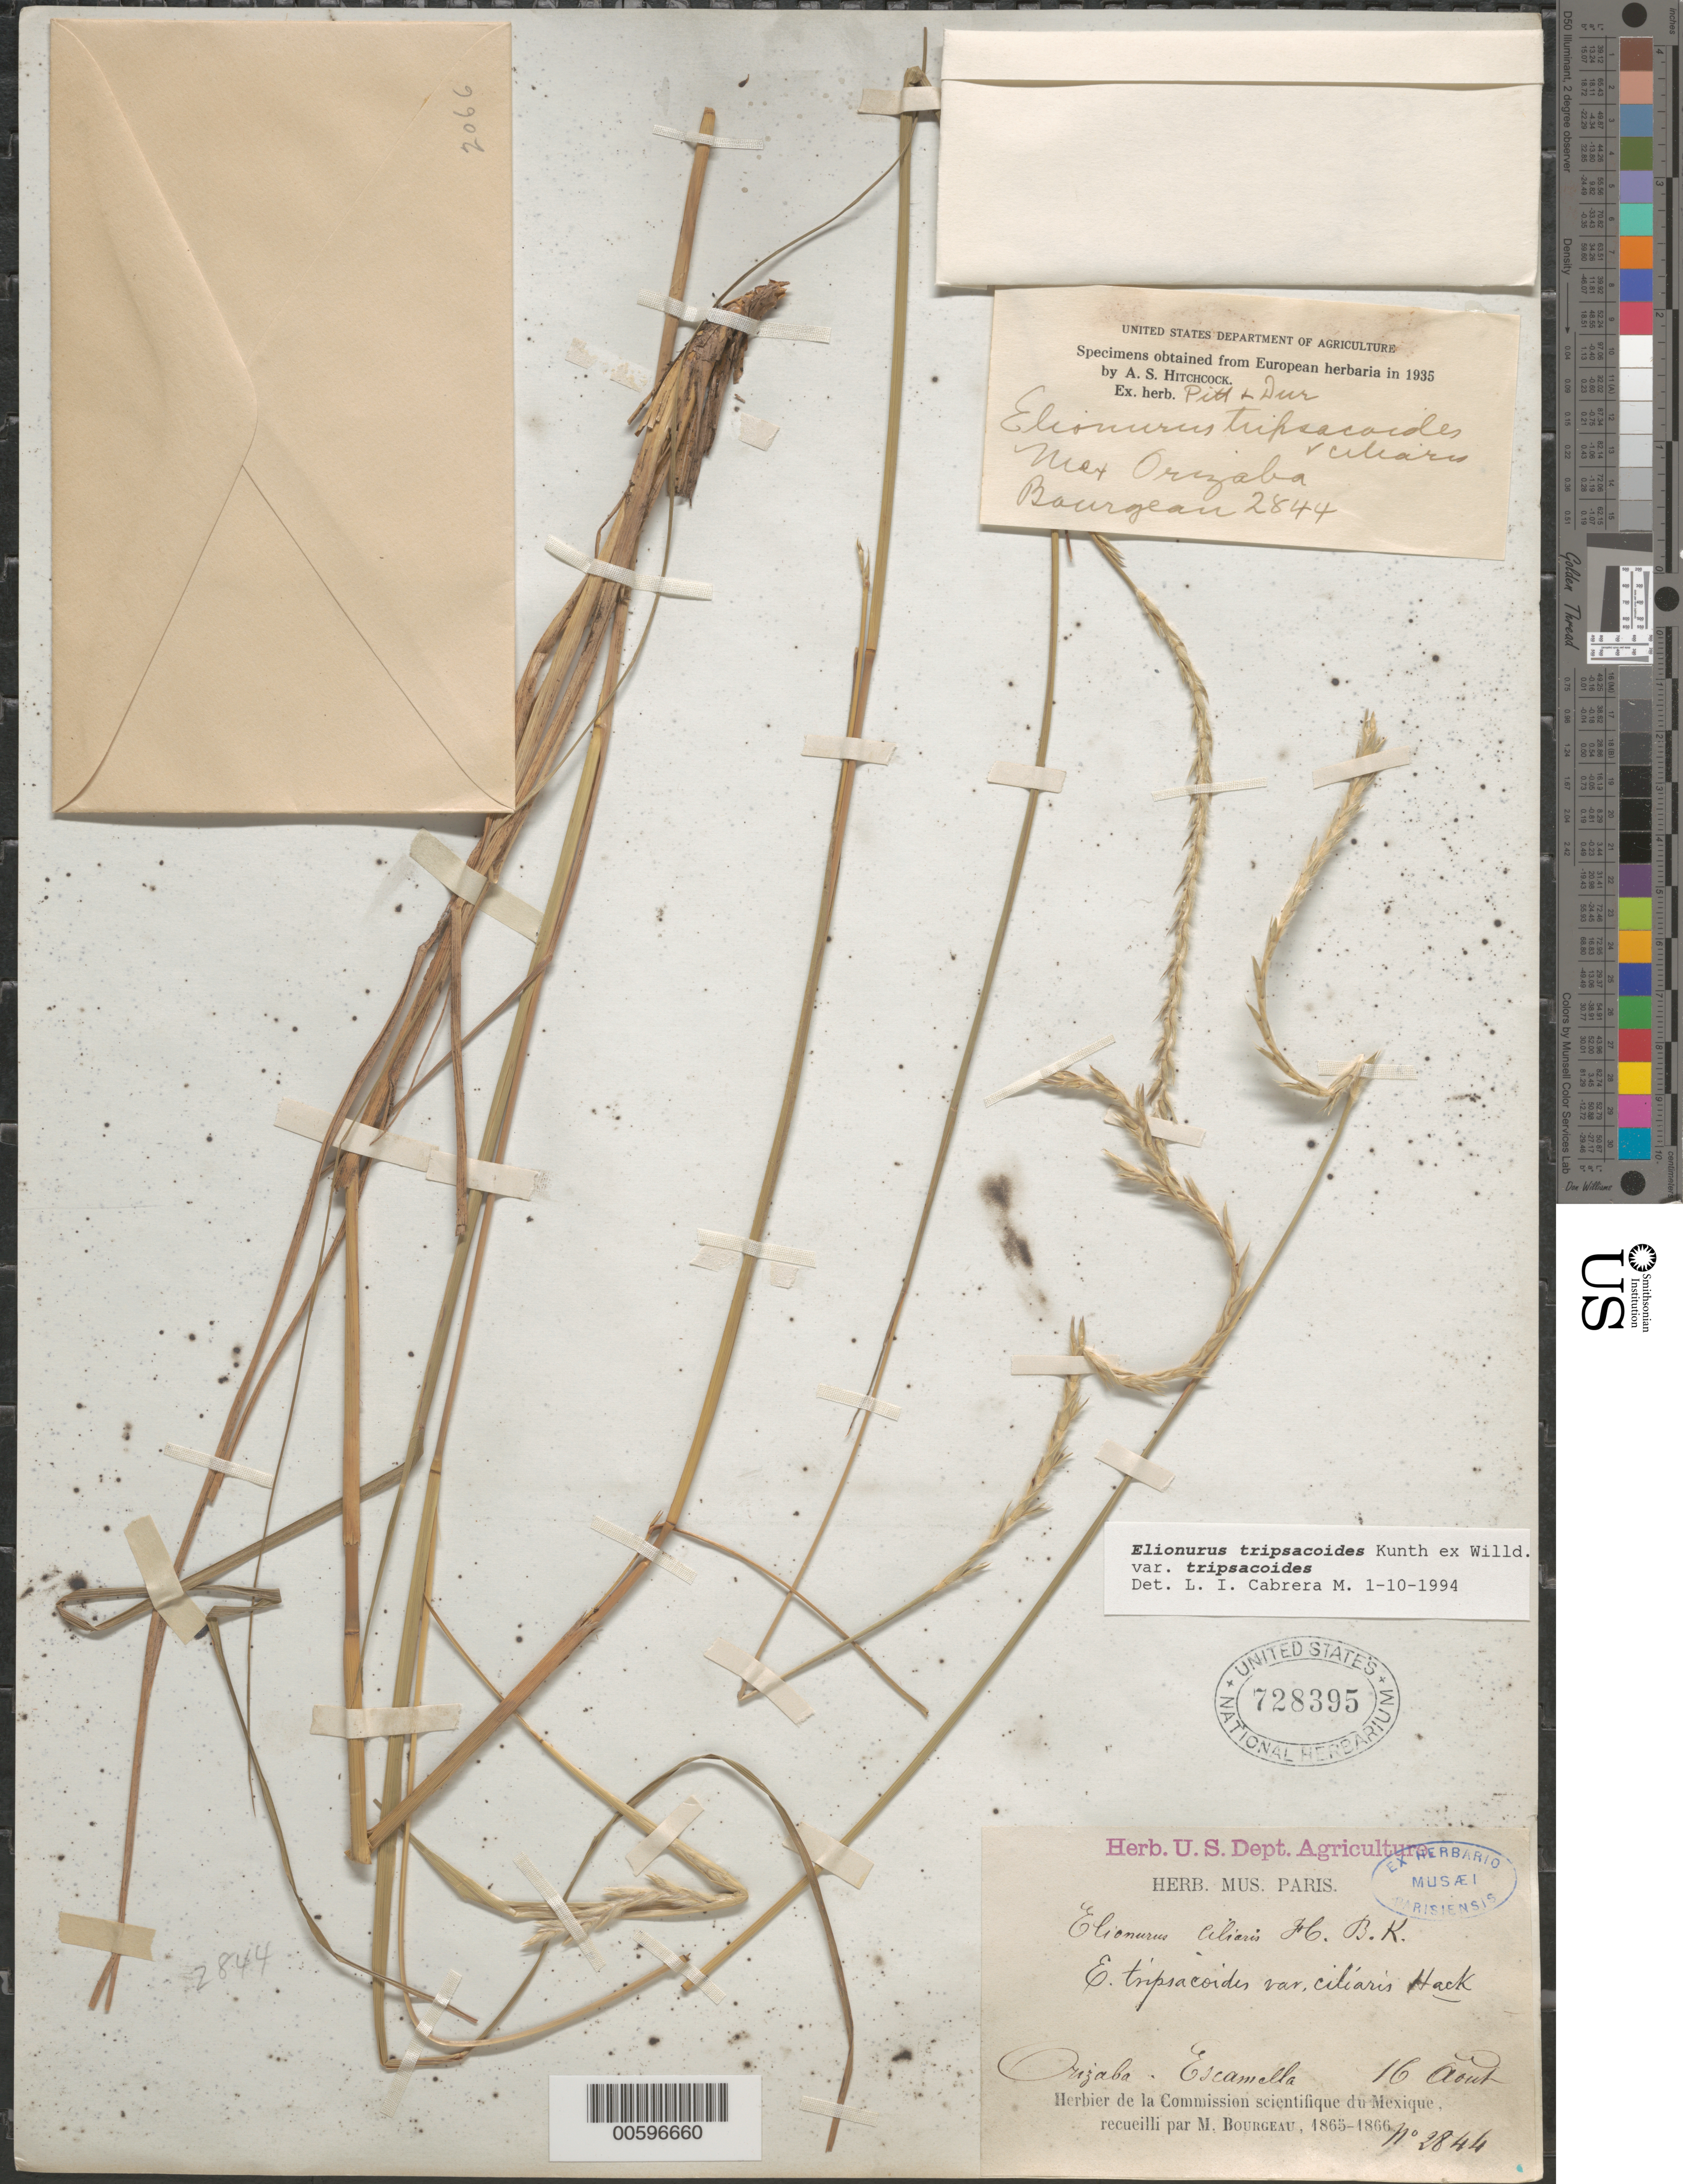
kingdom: Plantae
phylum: Tracheophyta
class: Liliopsida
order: Poales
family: Poaceae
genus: Elionurus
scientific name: Elionurus tripsacoides var. tripsacoides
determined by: Cabrera M., L. I.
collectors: E. Bourgeau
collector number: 2844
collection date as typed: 0 1865 to 0 1866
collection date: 1865/1866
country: Mexico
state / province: Veracruz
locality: Orizaba, Escamella.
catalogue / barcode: US 728395